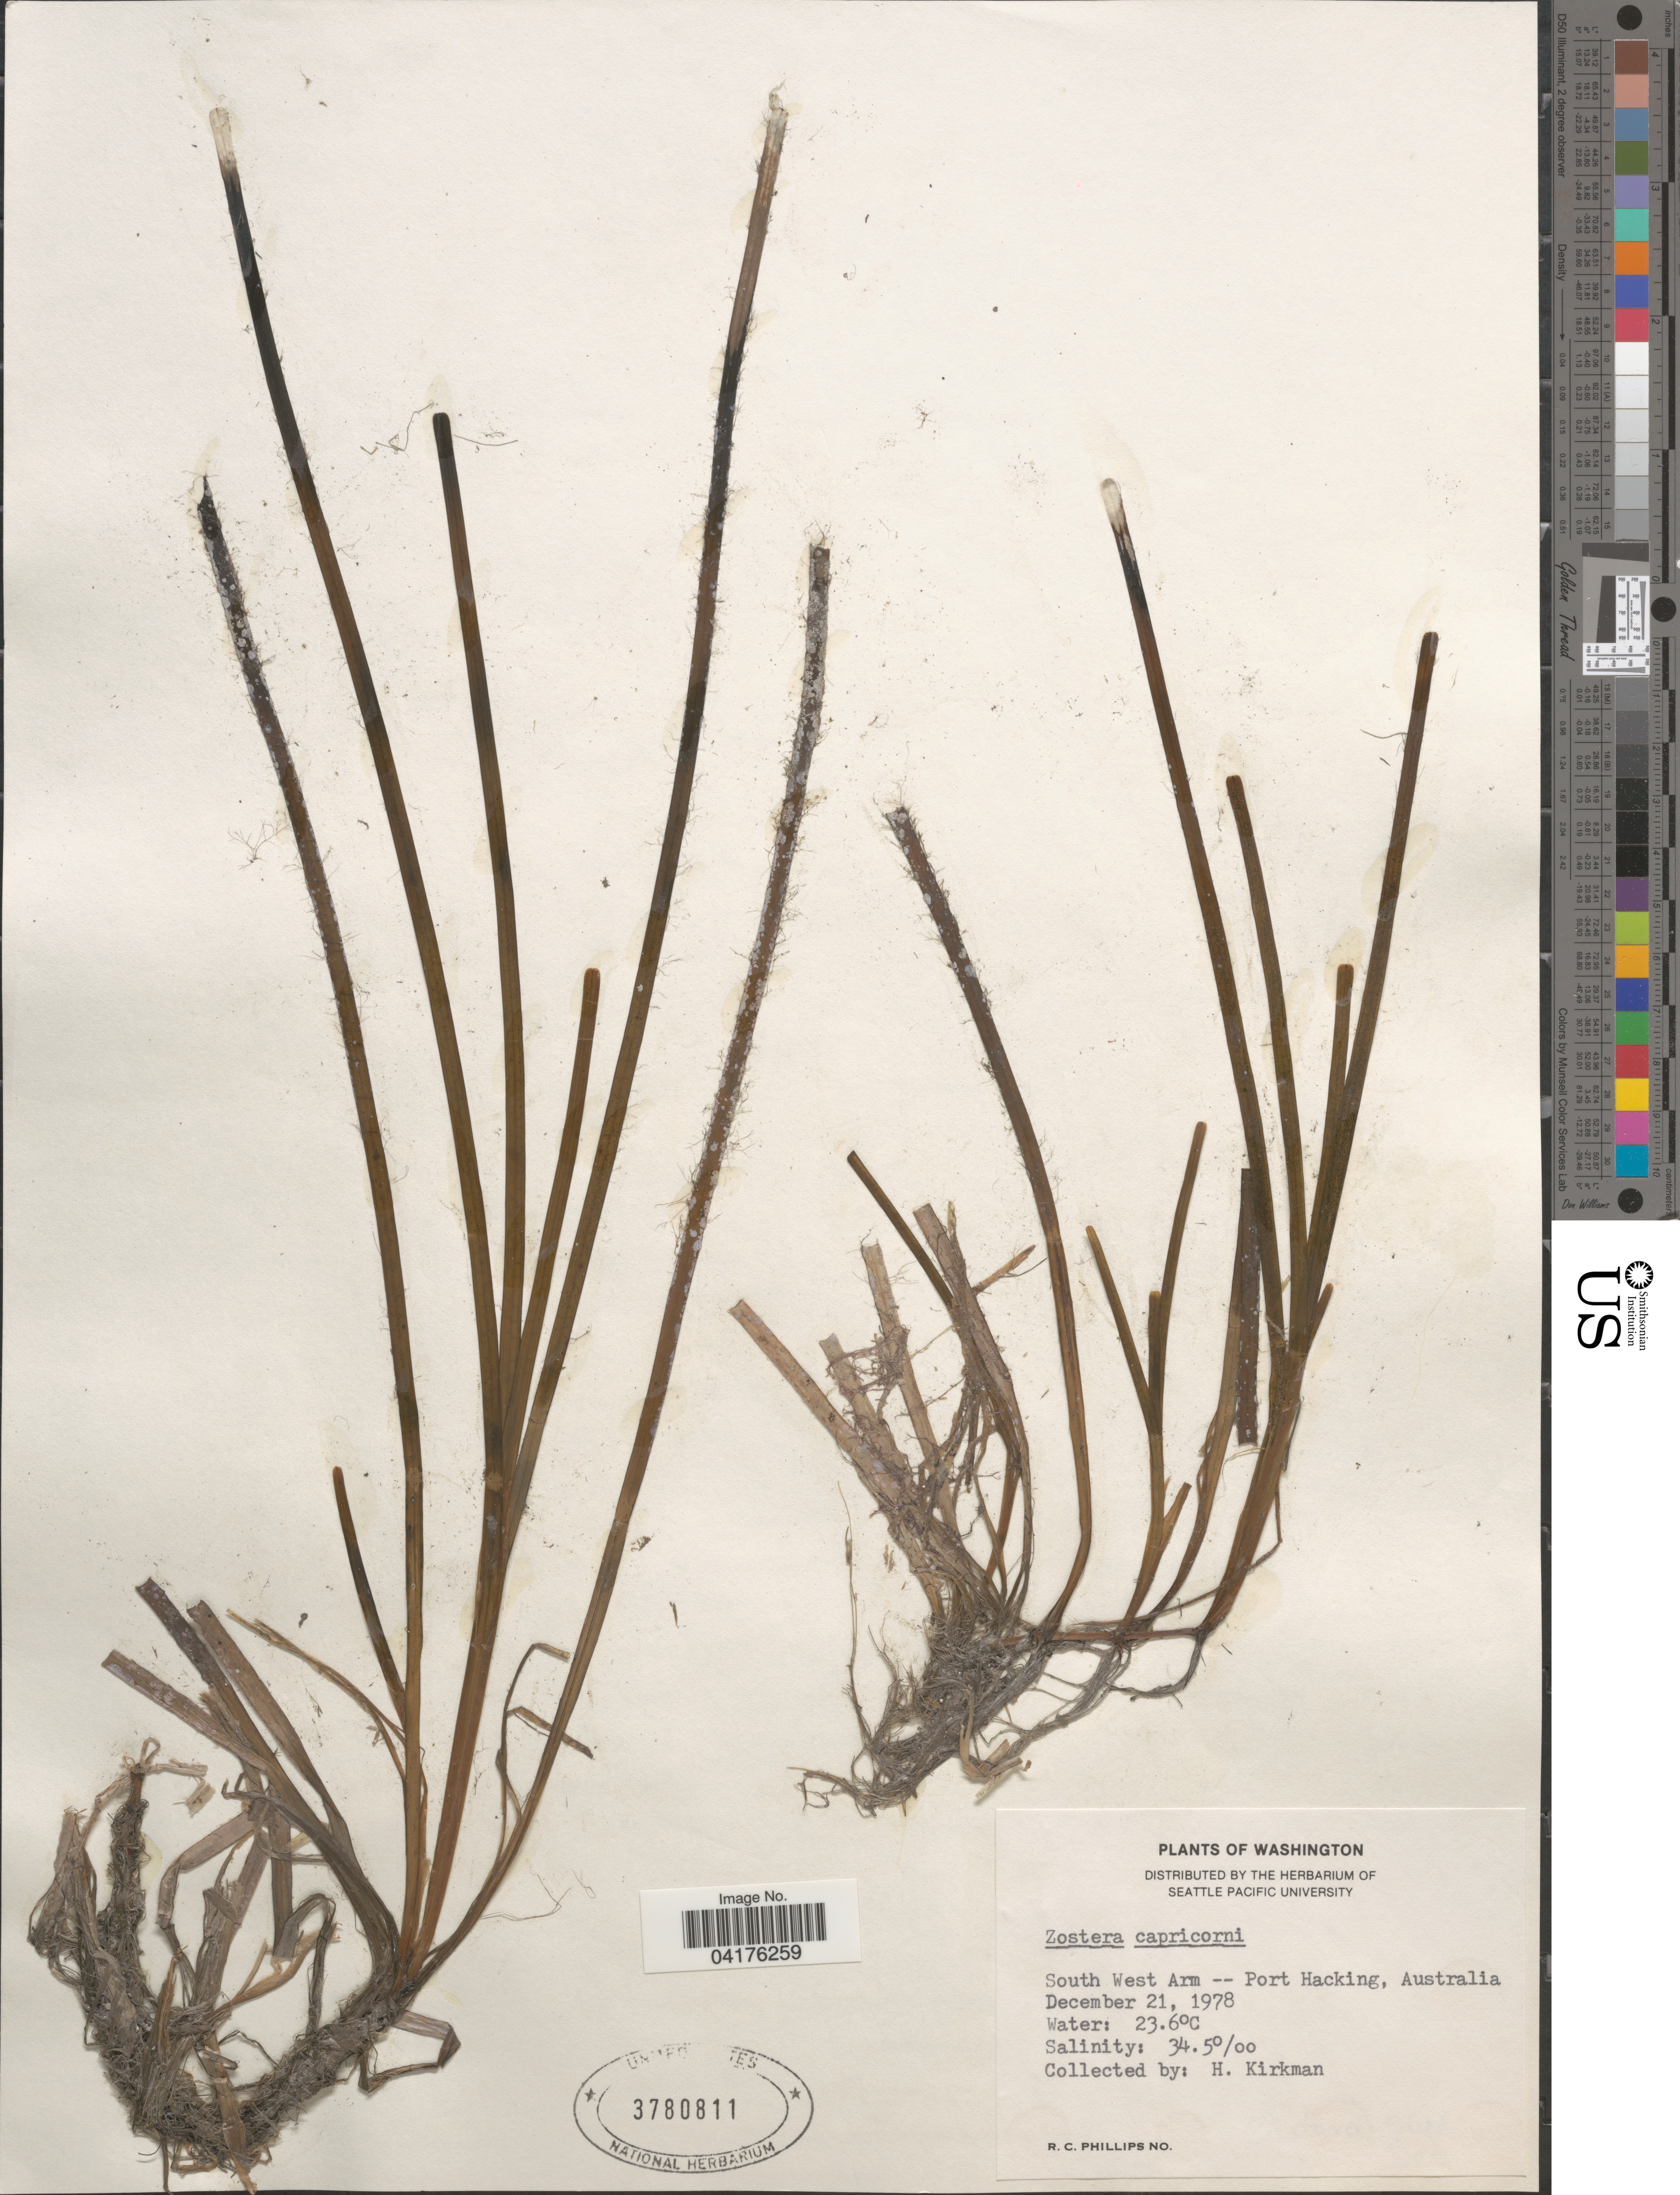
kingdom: Plantae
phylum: Tracheophyta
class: Liliopsida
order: Alismatales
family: Zosteraceae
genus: Zostera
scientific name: Zostera capricorni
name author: Asch.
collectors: H. Kirkman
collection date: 1978-12-21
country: Australia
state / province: New South Wales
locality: South West Arm -- Port Hacking.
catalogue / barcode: US 3780811